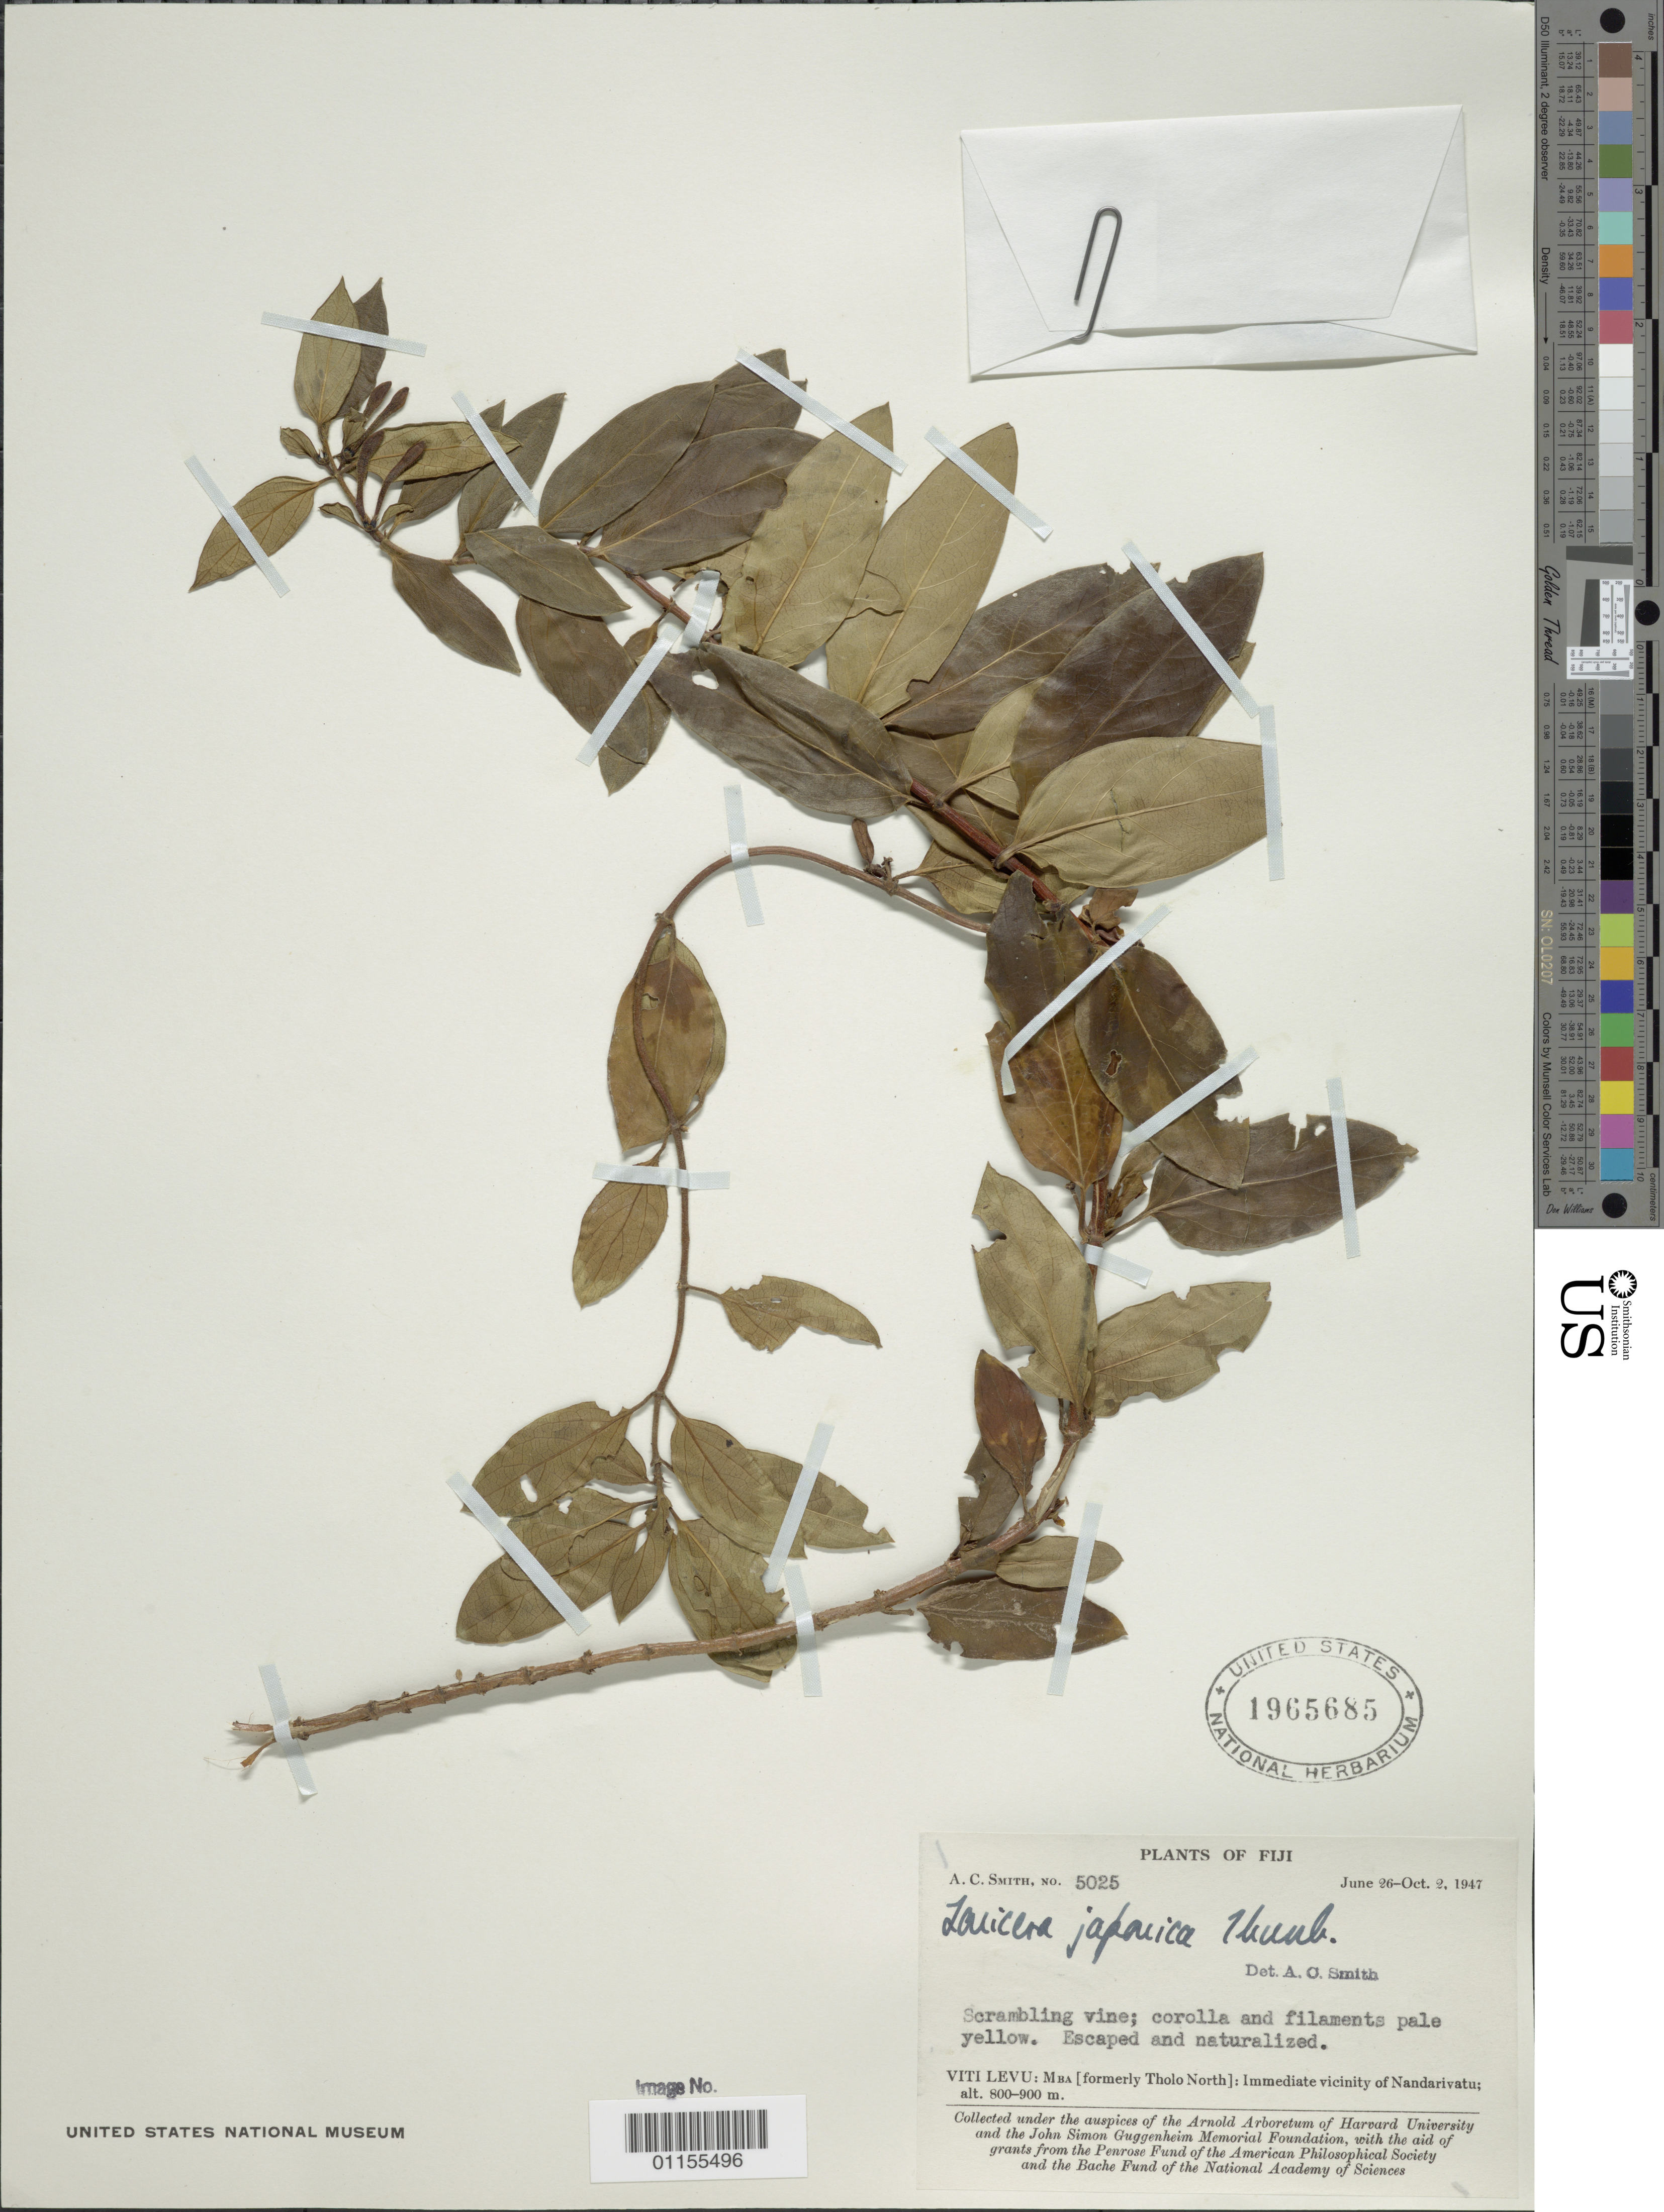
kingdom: Plantae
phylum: Tracheophyta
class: Magnoliopsida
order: Dipsacales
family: Caprifoliaceae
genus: Lonicera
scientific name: Lonicera japonica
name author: Thunb.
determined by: Smith, A. C.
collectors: A. C. Smith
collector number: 5025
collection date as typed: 26 Jun 1947 to 02 Oct 1947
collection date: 1947-06-26/1947-10-02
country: Fiji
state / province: Western Division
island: Viti Levu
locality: Mba Prov.: immediate vicinity of Nandarivatu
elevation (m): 800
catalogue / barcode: US 1965685